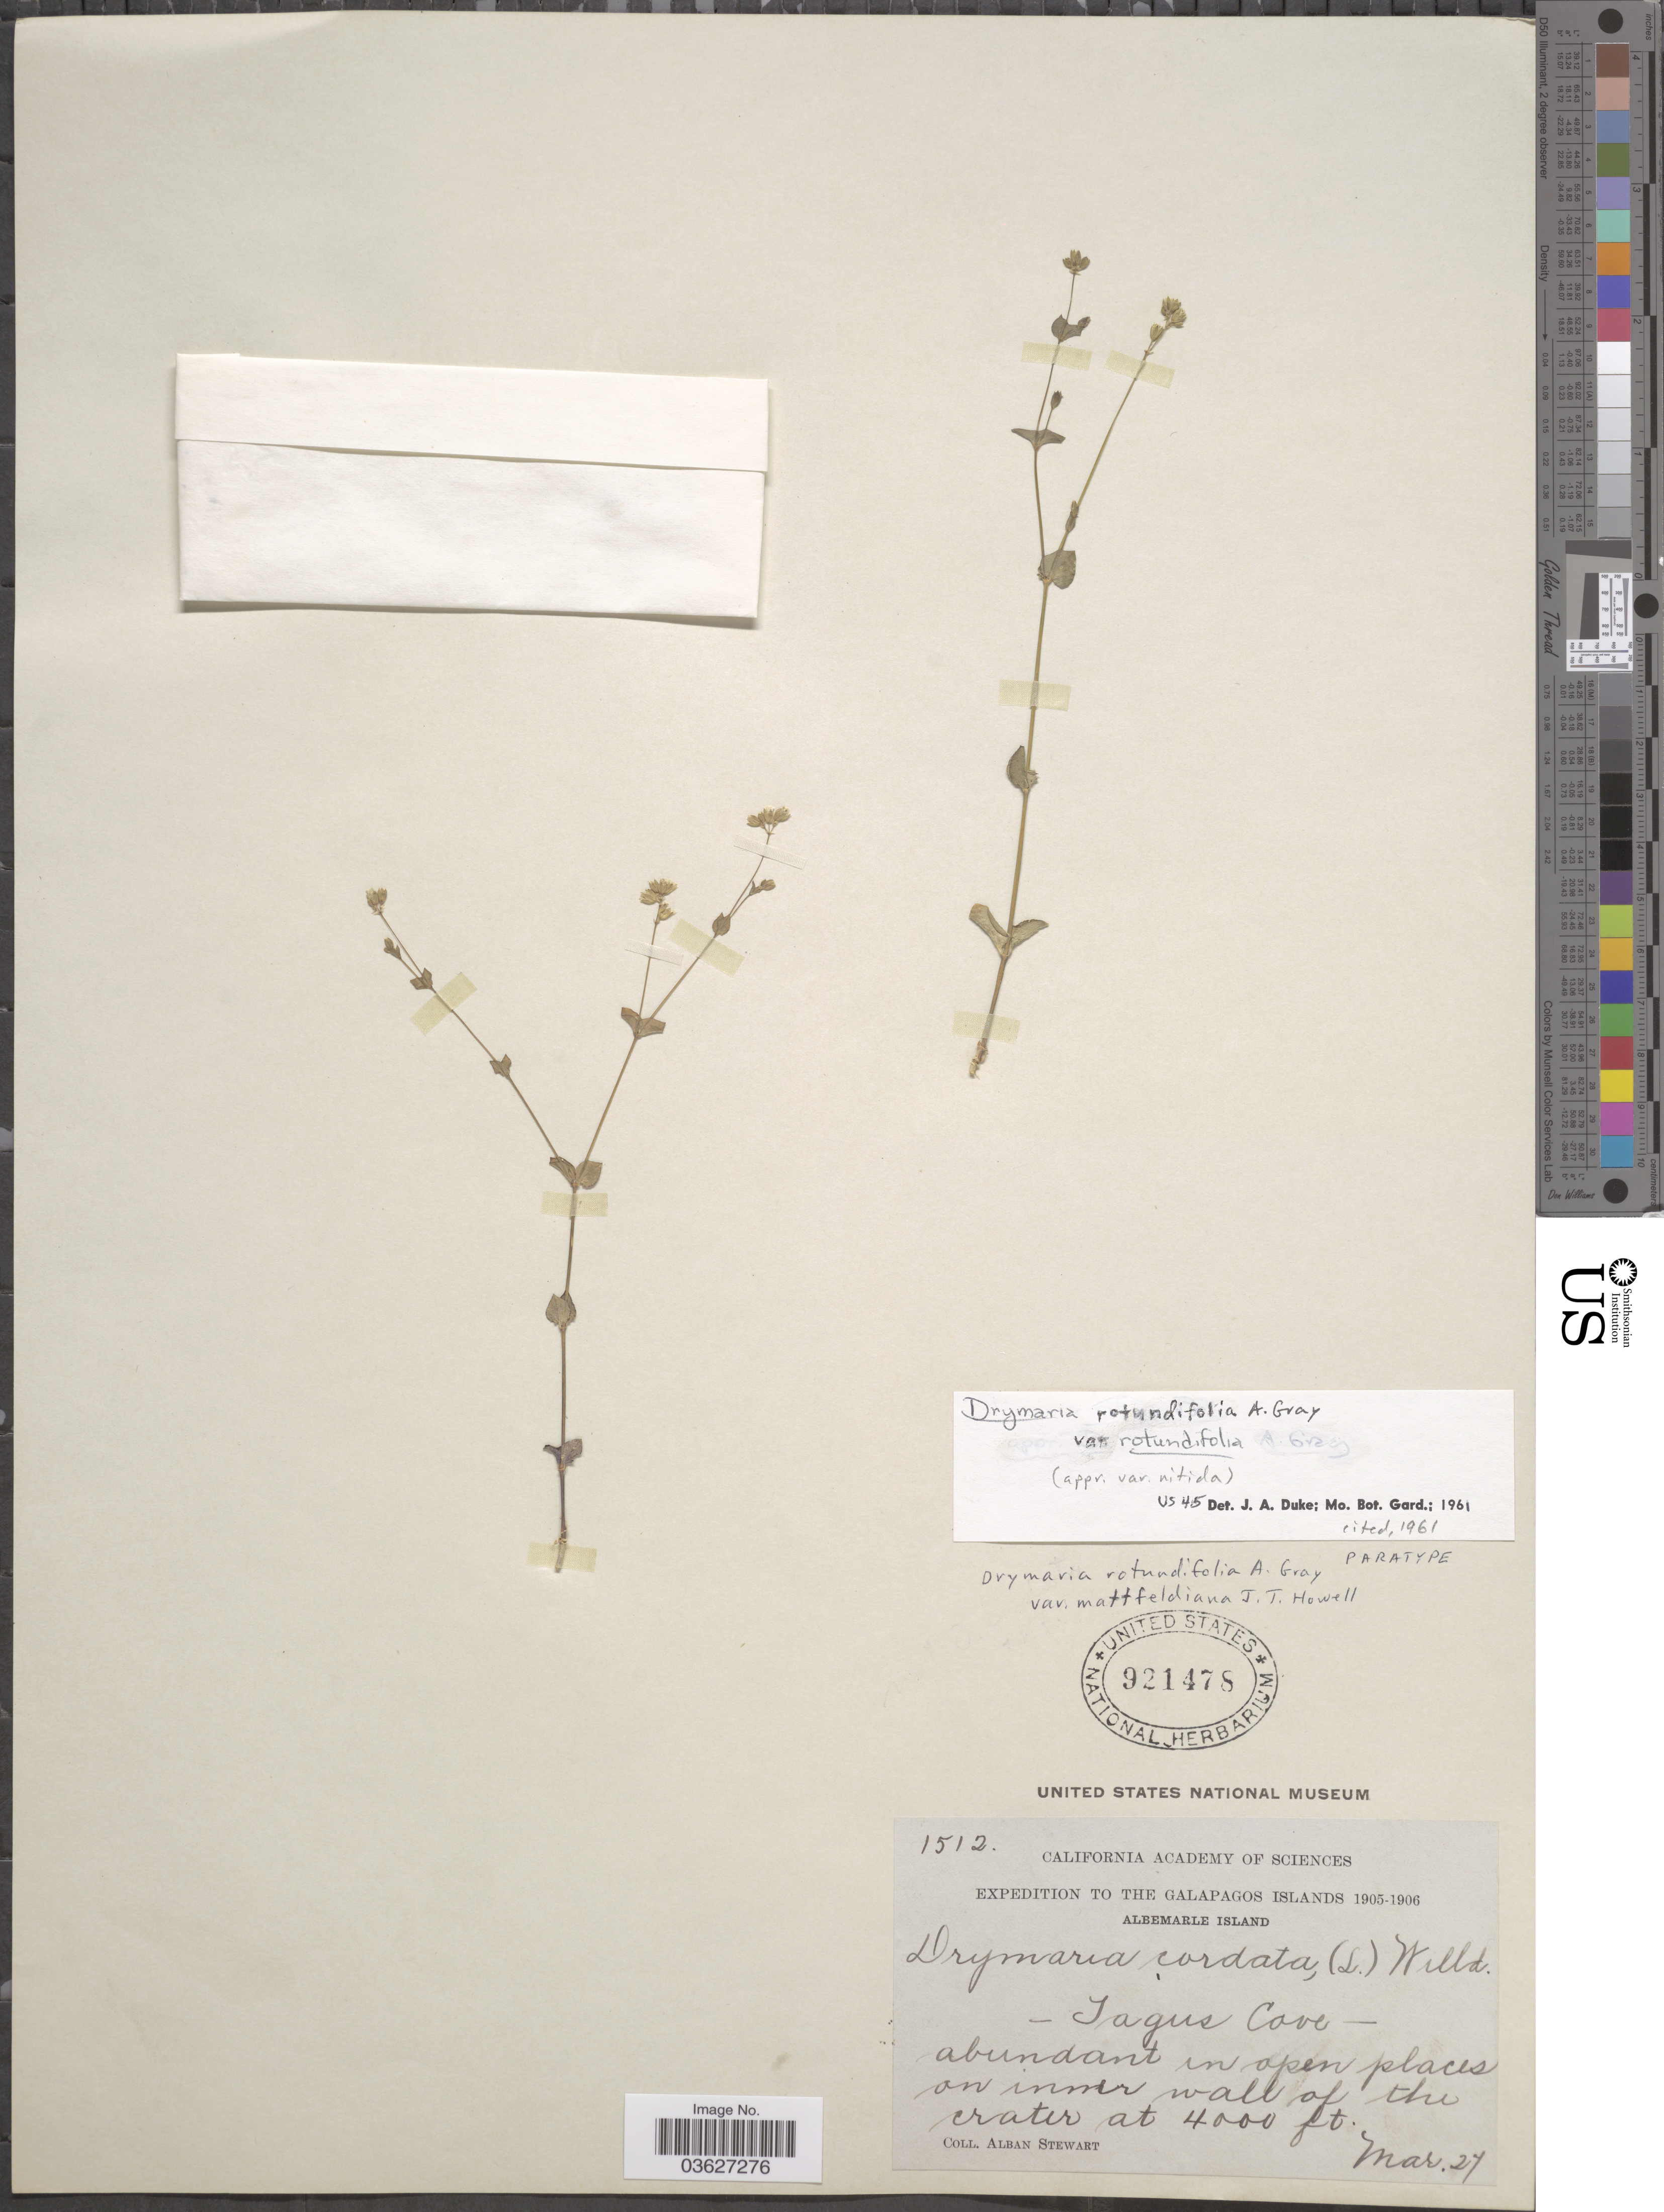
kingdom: Plantae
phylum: Tracheophyta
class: Magnoliopsida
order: Caryophyllales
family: Caryophyllaceae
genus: Drymaria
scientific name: Drymaria rotundifolia var. mattfeldiana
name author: J.T. Howell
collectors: A. Stewart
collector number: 1512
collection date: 1905-03-27/1906-03-27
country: Ecuador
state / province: Colón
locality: The Galapagos Islands. Albemarle Island. Tagus Cove.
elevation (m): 1219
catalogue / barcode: US 921478